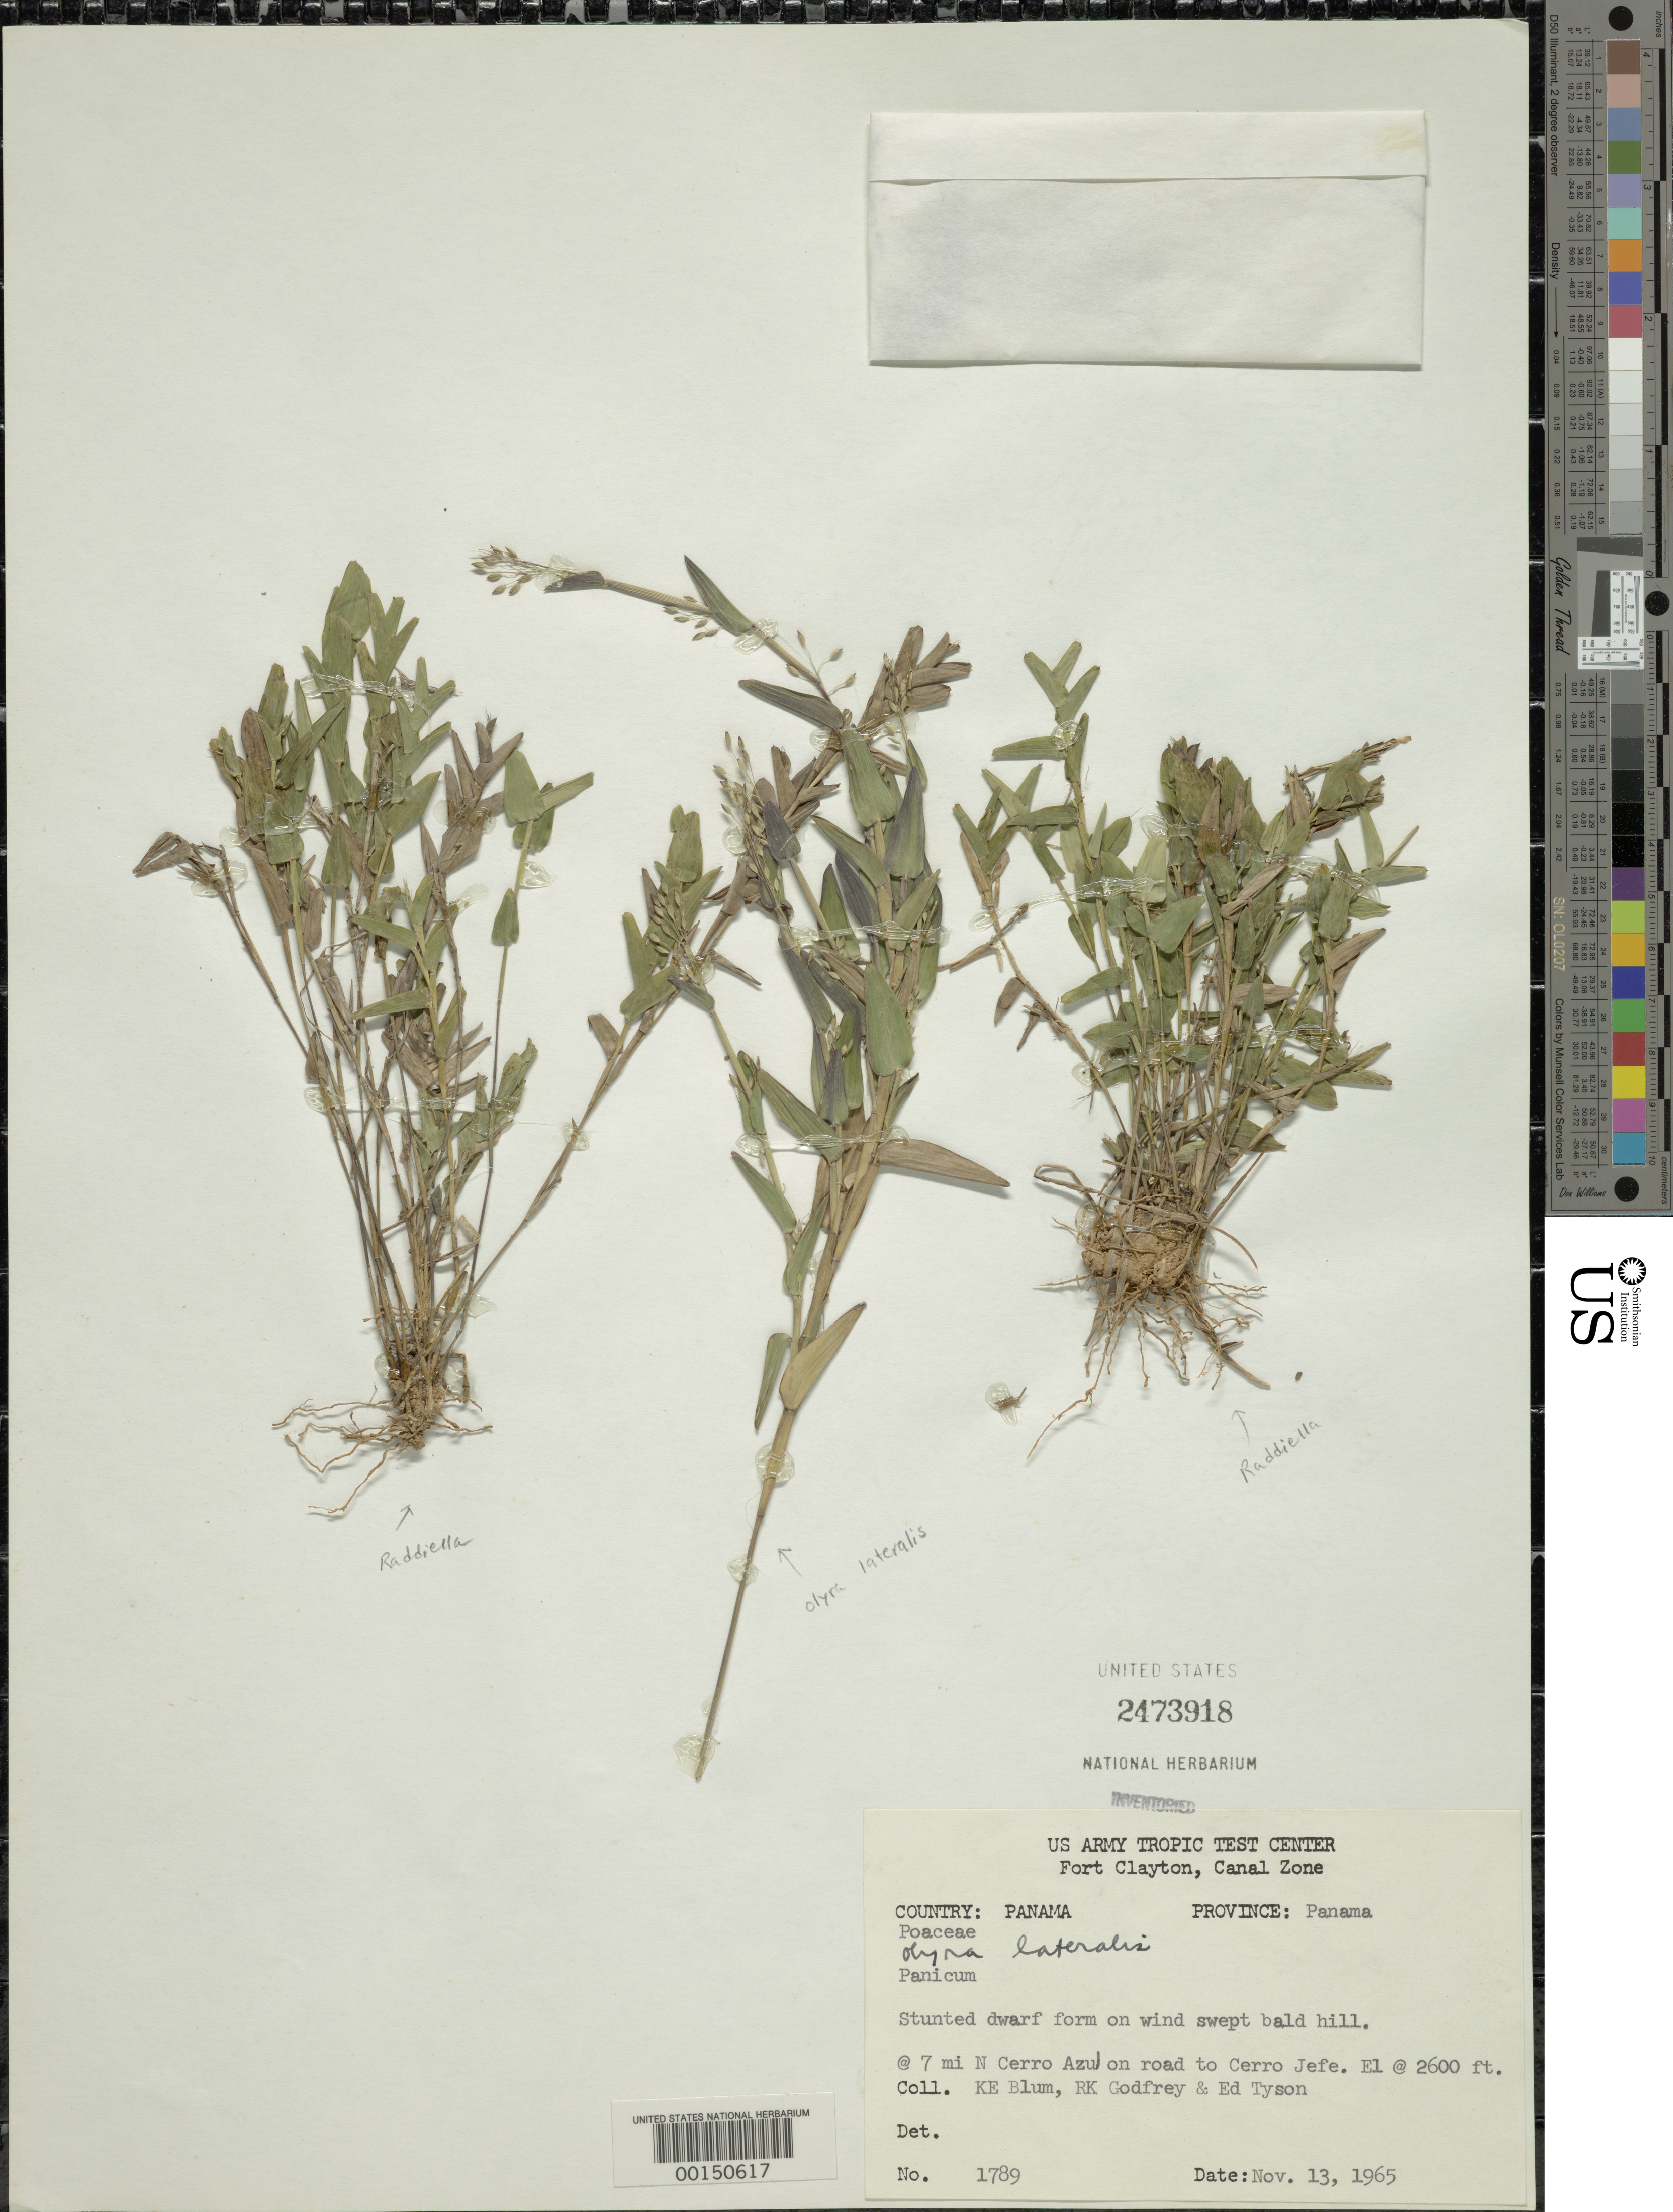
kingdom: Plantae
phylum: Tracheophyta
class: Liliopsida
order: Poales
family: Poaceae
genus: Parodiolyra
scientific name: Parodiolyra lateralis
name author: (J. Presl ex Nees) Soderstr. & Zuloaga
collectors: K. E. Blum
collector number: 1789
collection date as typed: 13 Nov 1965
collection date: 1965-11-13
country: Panama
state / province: Panamá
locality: Canal Zone, Fort Clayton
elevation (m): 793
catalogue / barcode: US 2473918